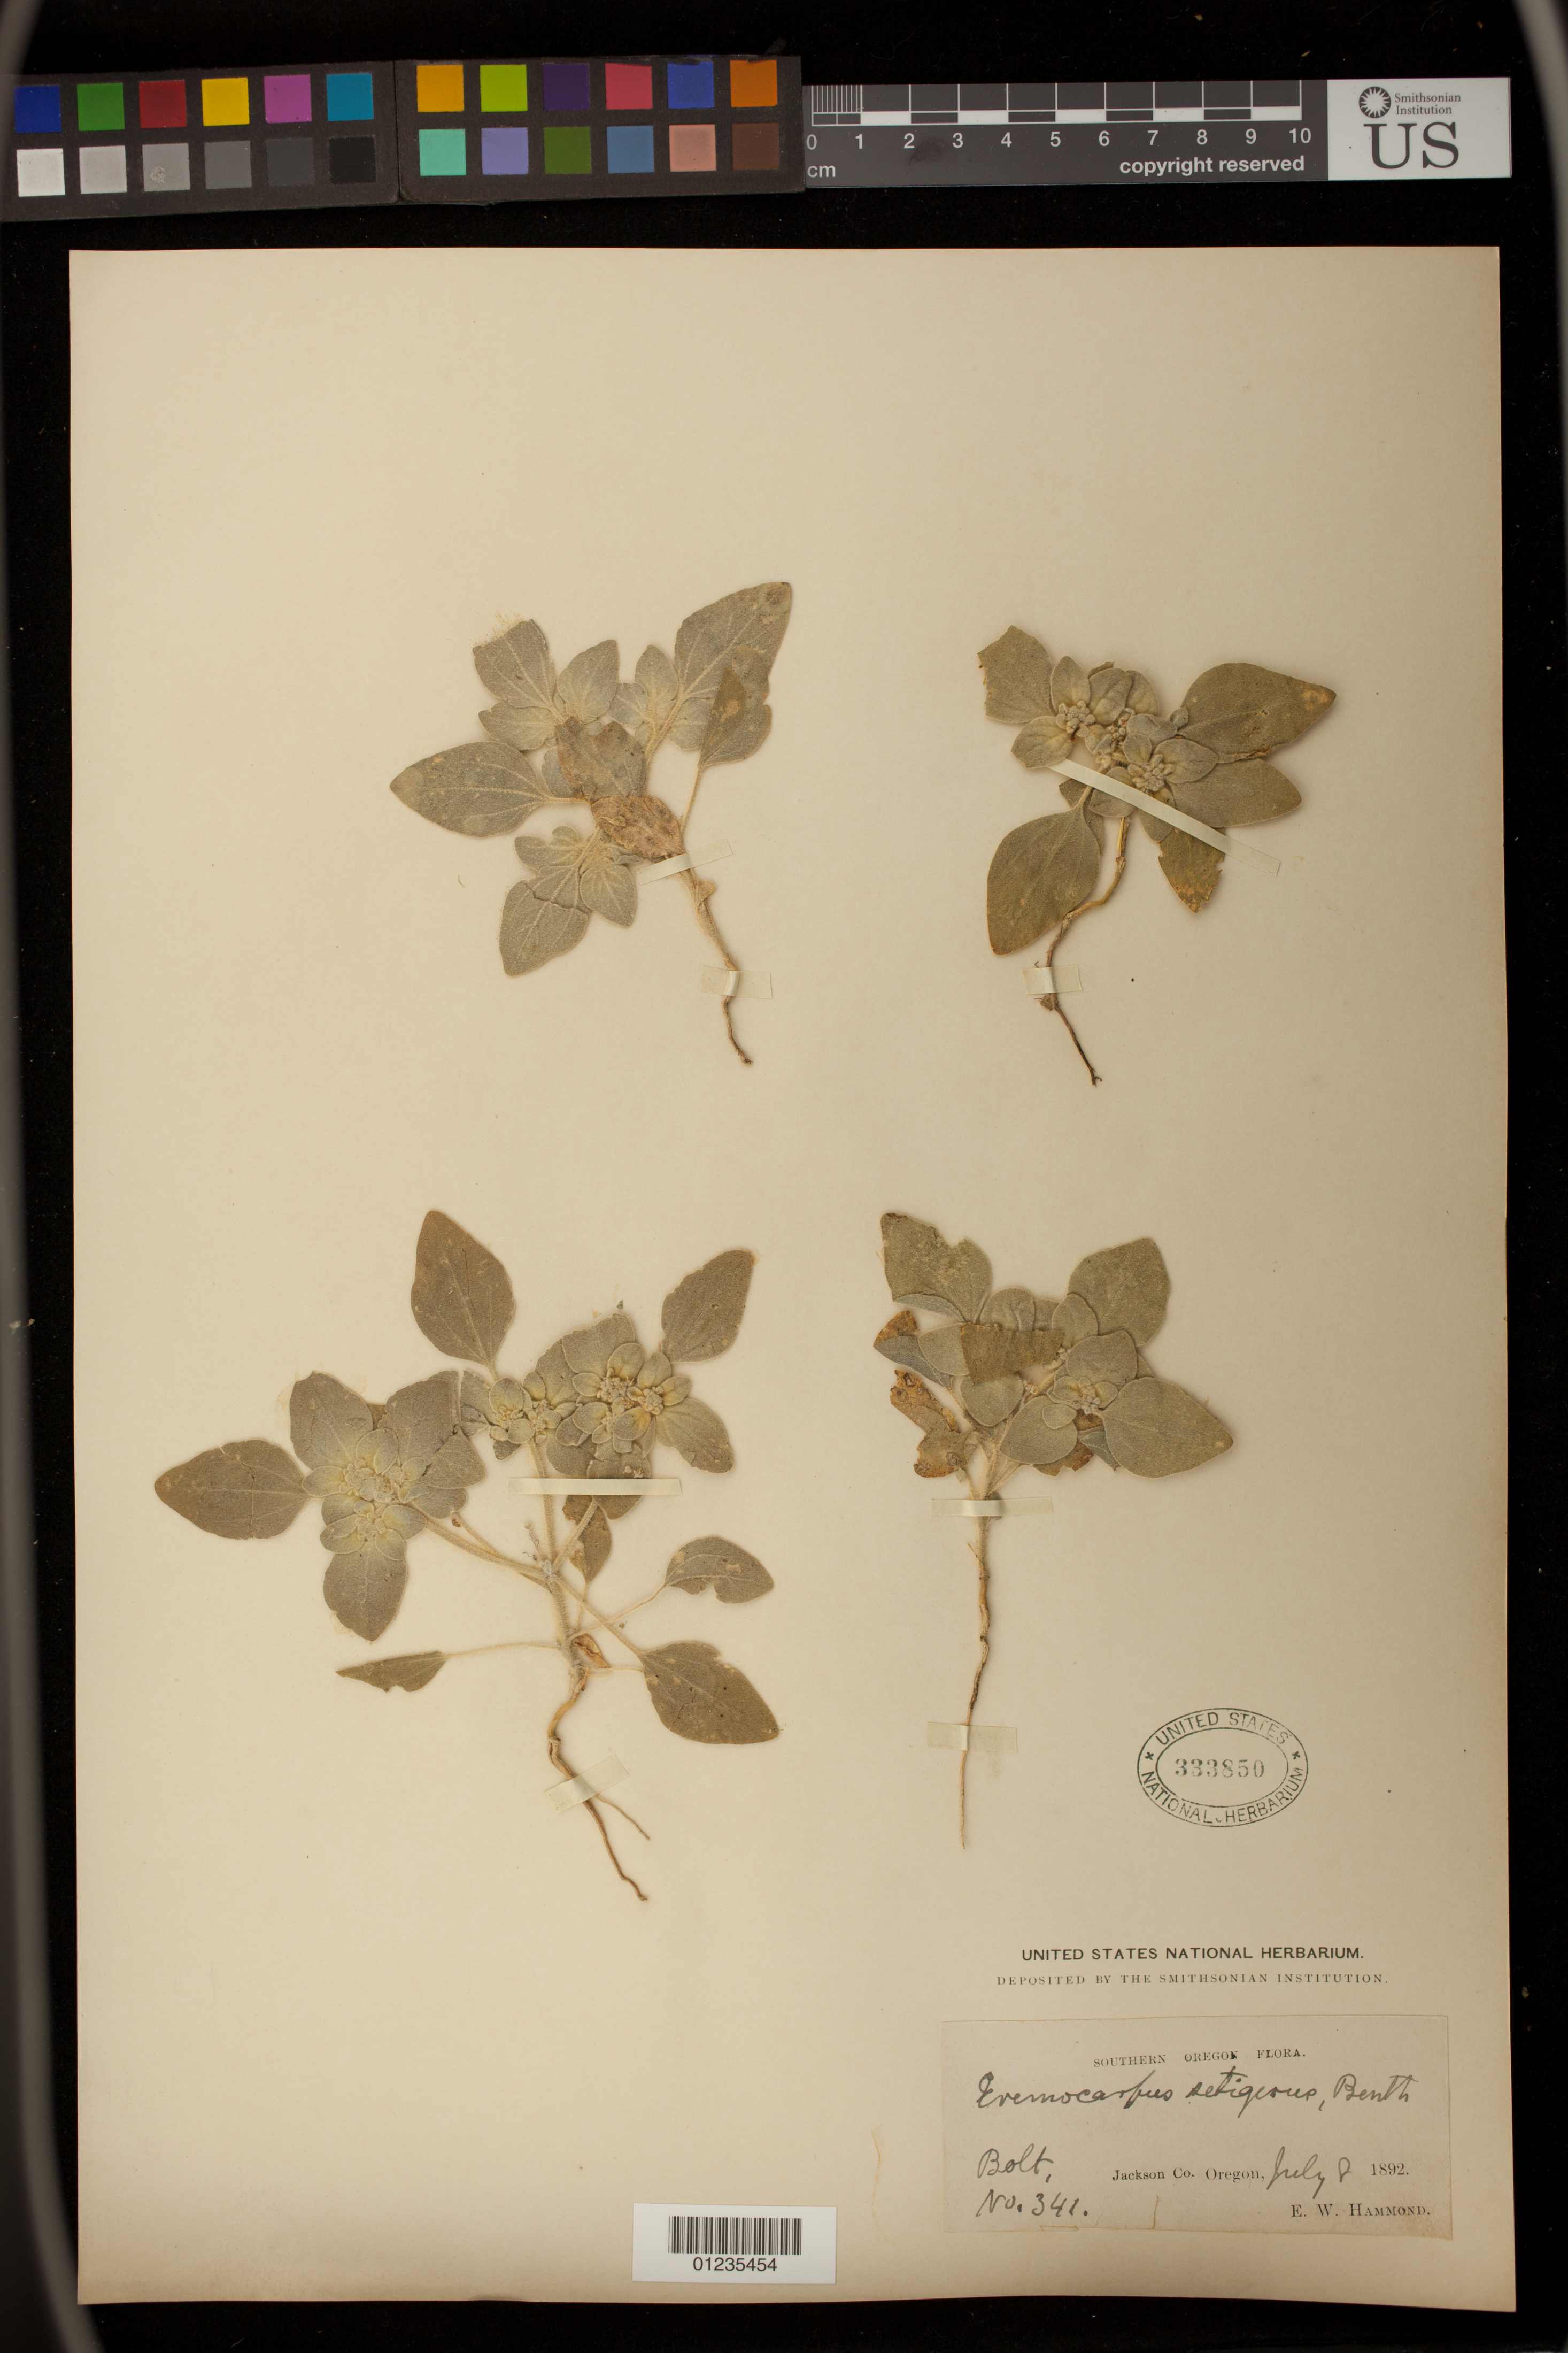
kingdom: Plantae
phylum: Tracheophyta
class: Magnoliopsida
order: Malpighiales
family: Euphorbiaceae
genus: Eremocarpus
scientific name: Eremocarpus setigerus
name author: (Hook.) Benth.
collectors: E. Hammond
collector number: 341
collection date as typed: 08 Jul 1892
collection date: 1892-07-08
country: United States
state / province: Oregon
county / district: Jackson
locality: Bolt.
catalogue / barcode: US 333850